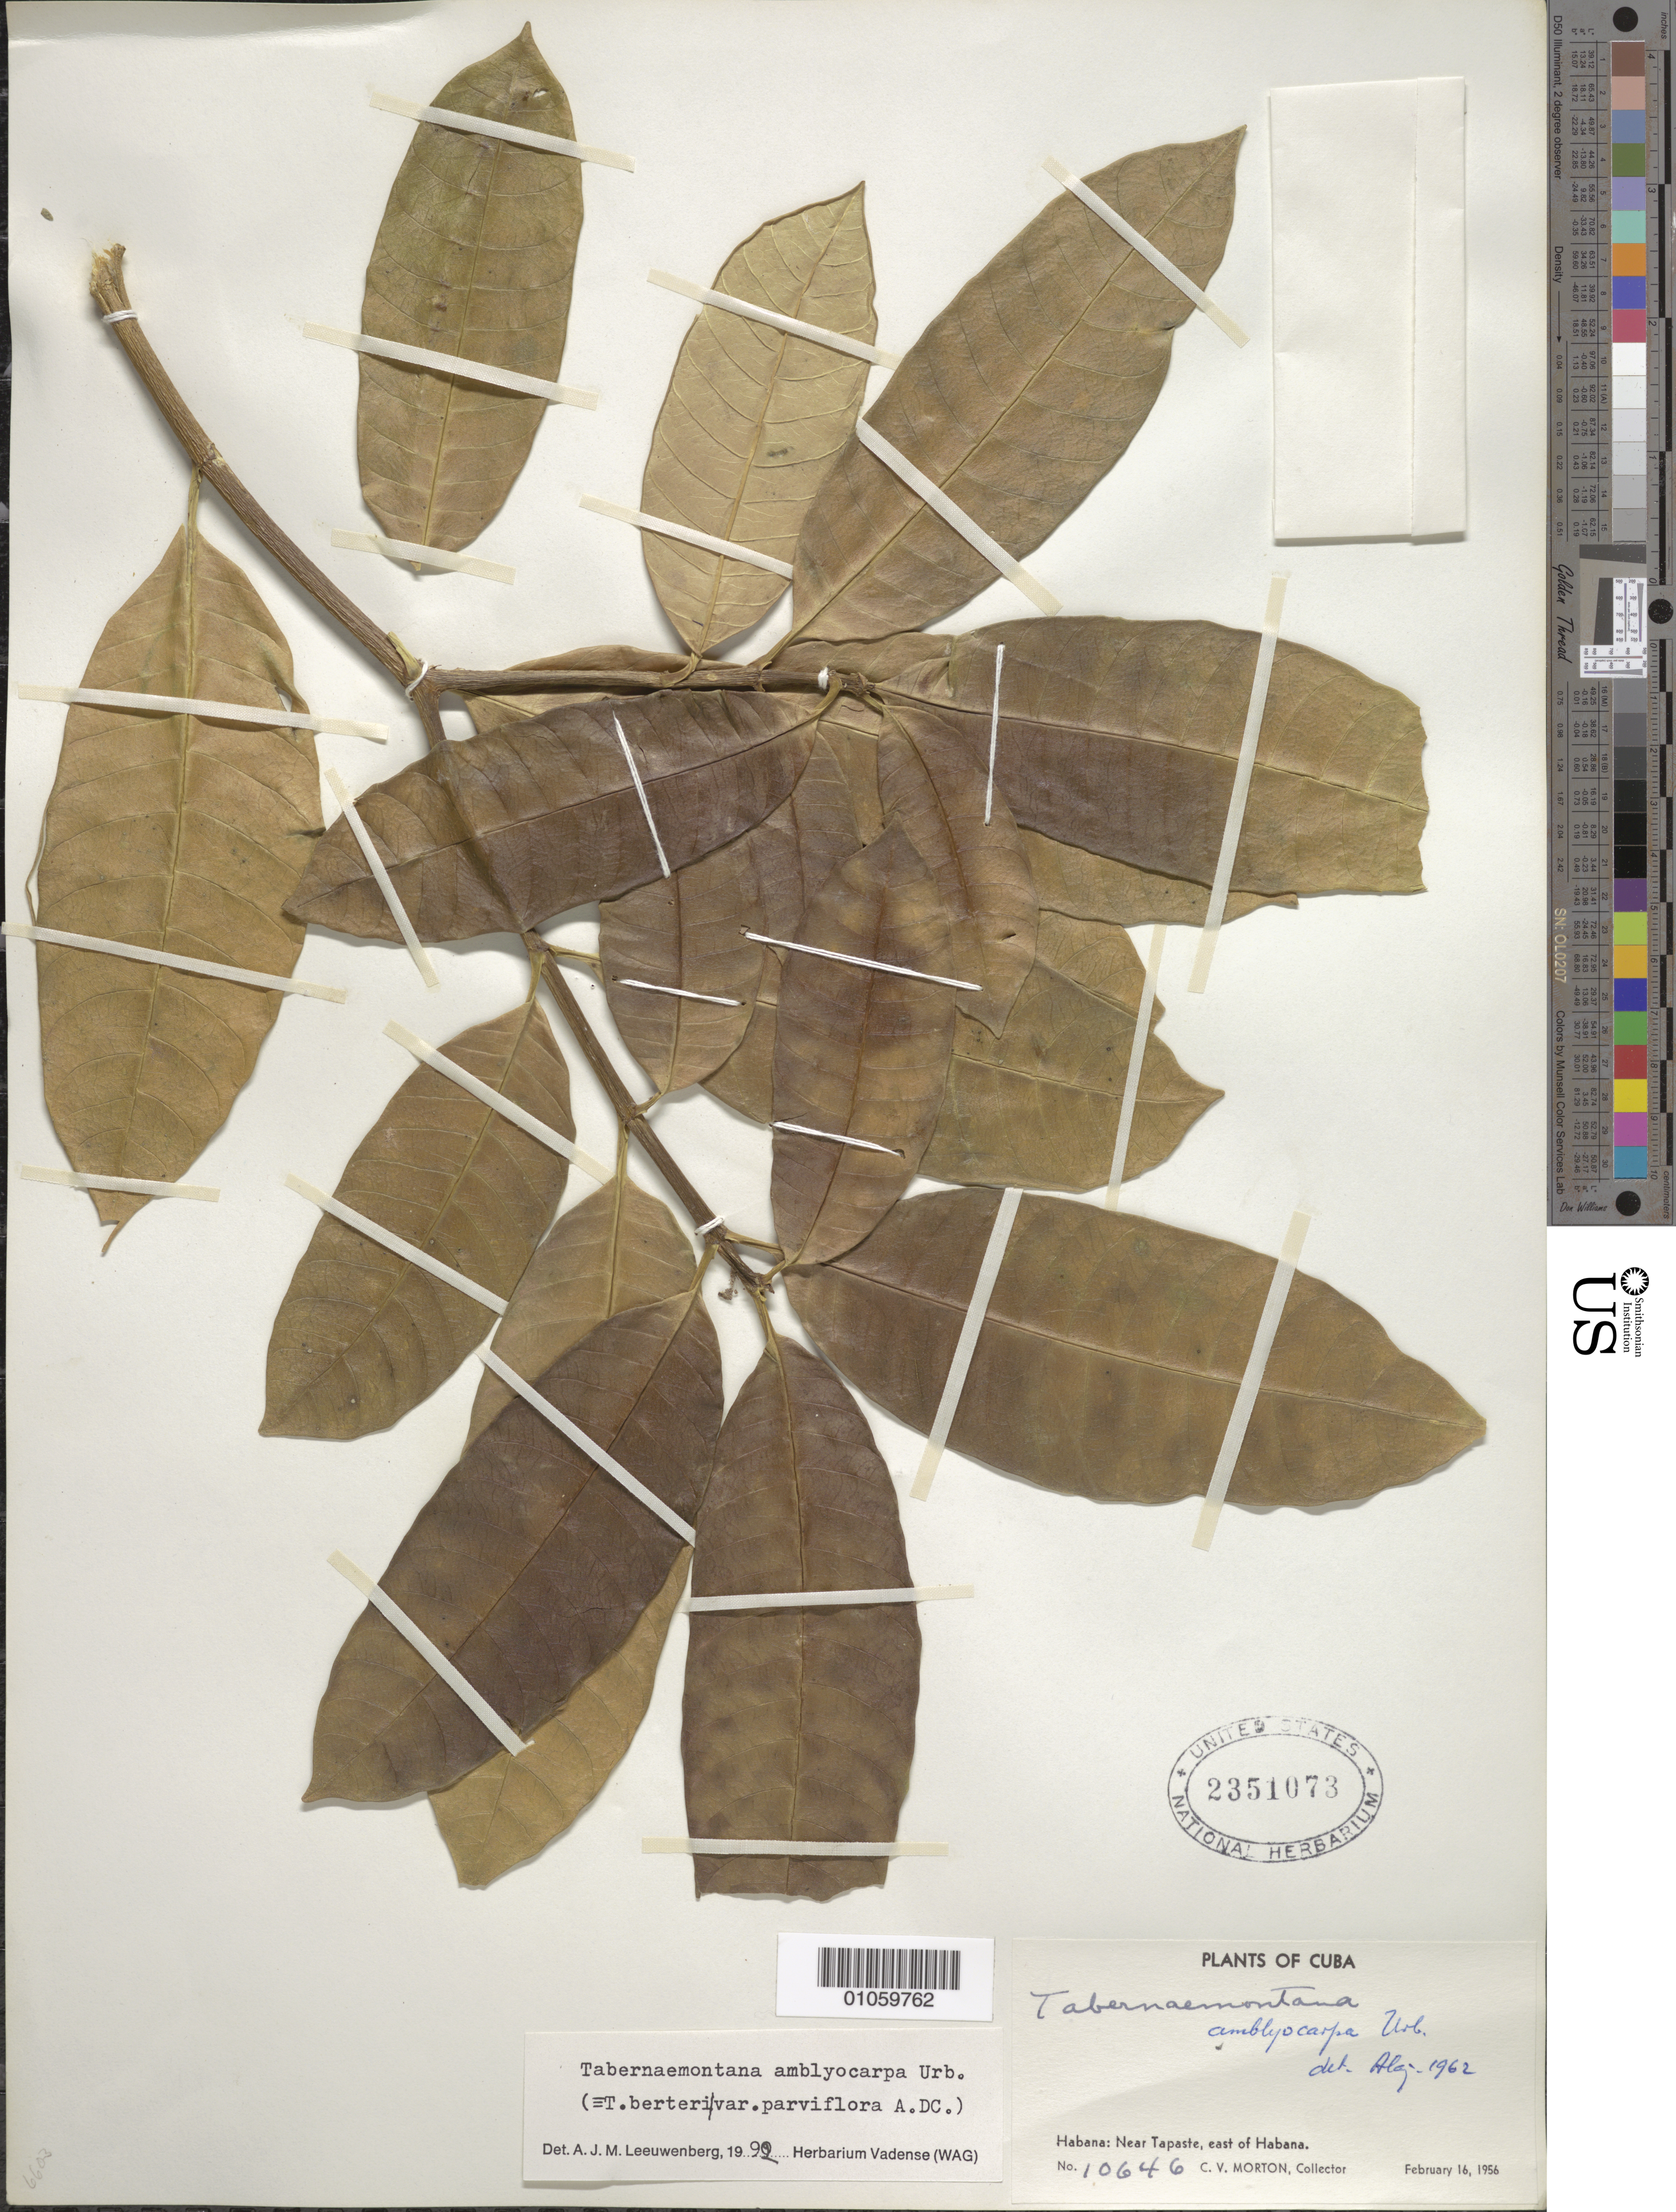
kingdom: Plantae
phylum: Tracheophyta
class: Magnoliopsida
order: Gentianales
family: Apocynaceae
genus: Tabernaemontana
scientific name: Tabernaemontana amblyocarpa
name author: Urb.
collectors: C. V. Morton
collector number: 10646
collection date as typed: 16 Feb 1956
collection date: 1956-02-16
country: Cuba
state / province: La Habana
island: Cuba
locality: Near Tapaste, east of Habana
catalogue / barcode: US 2351073